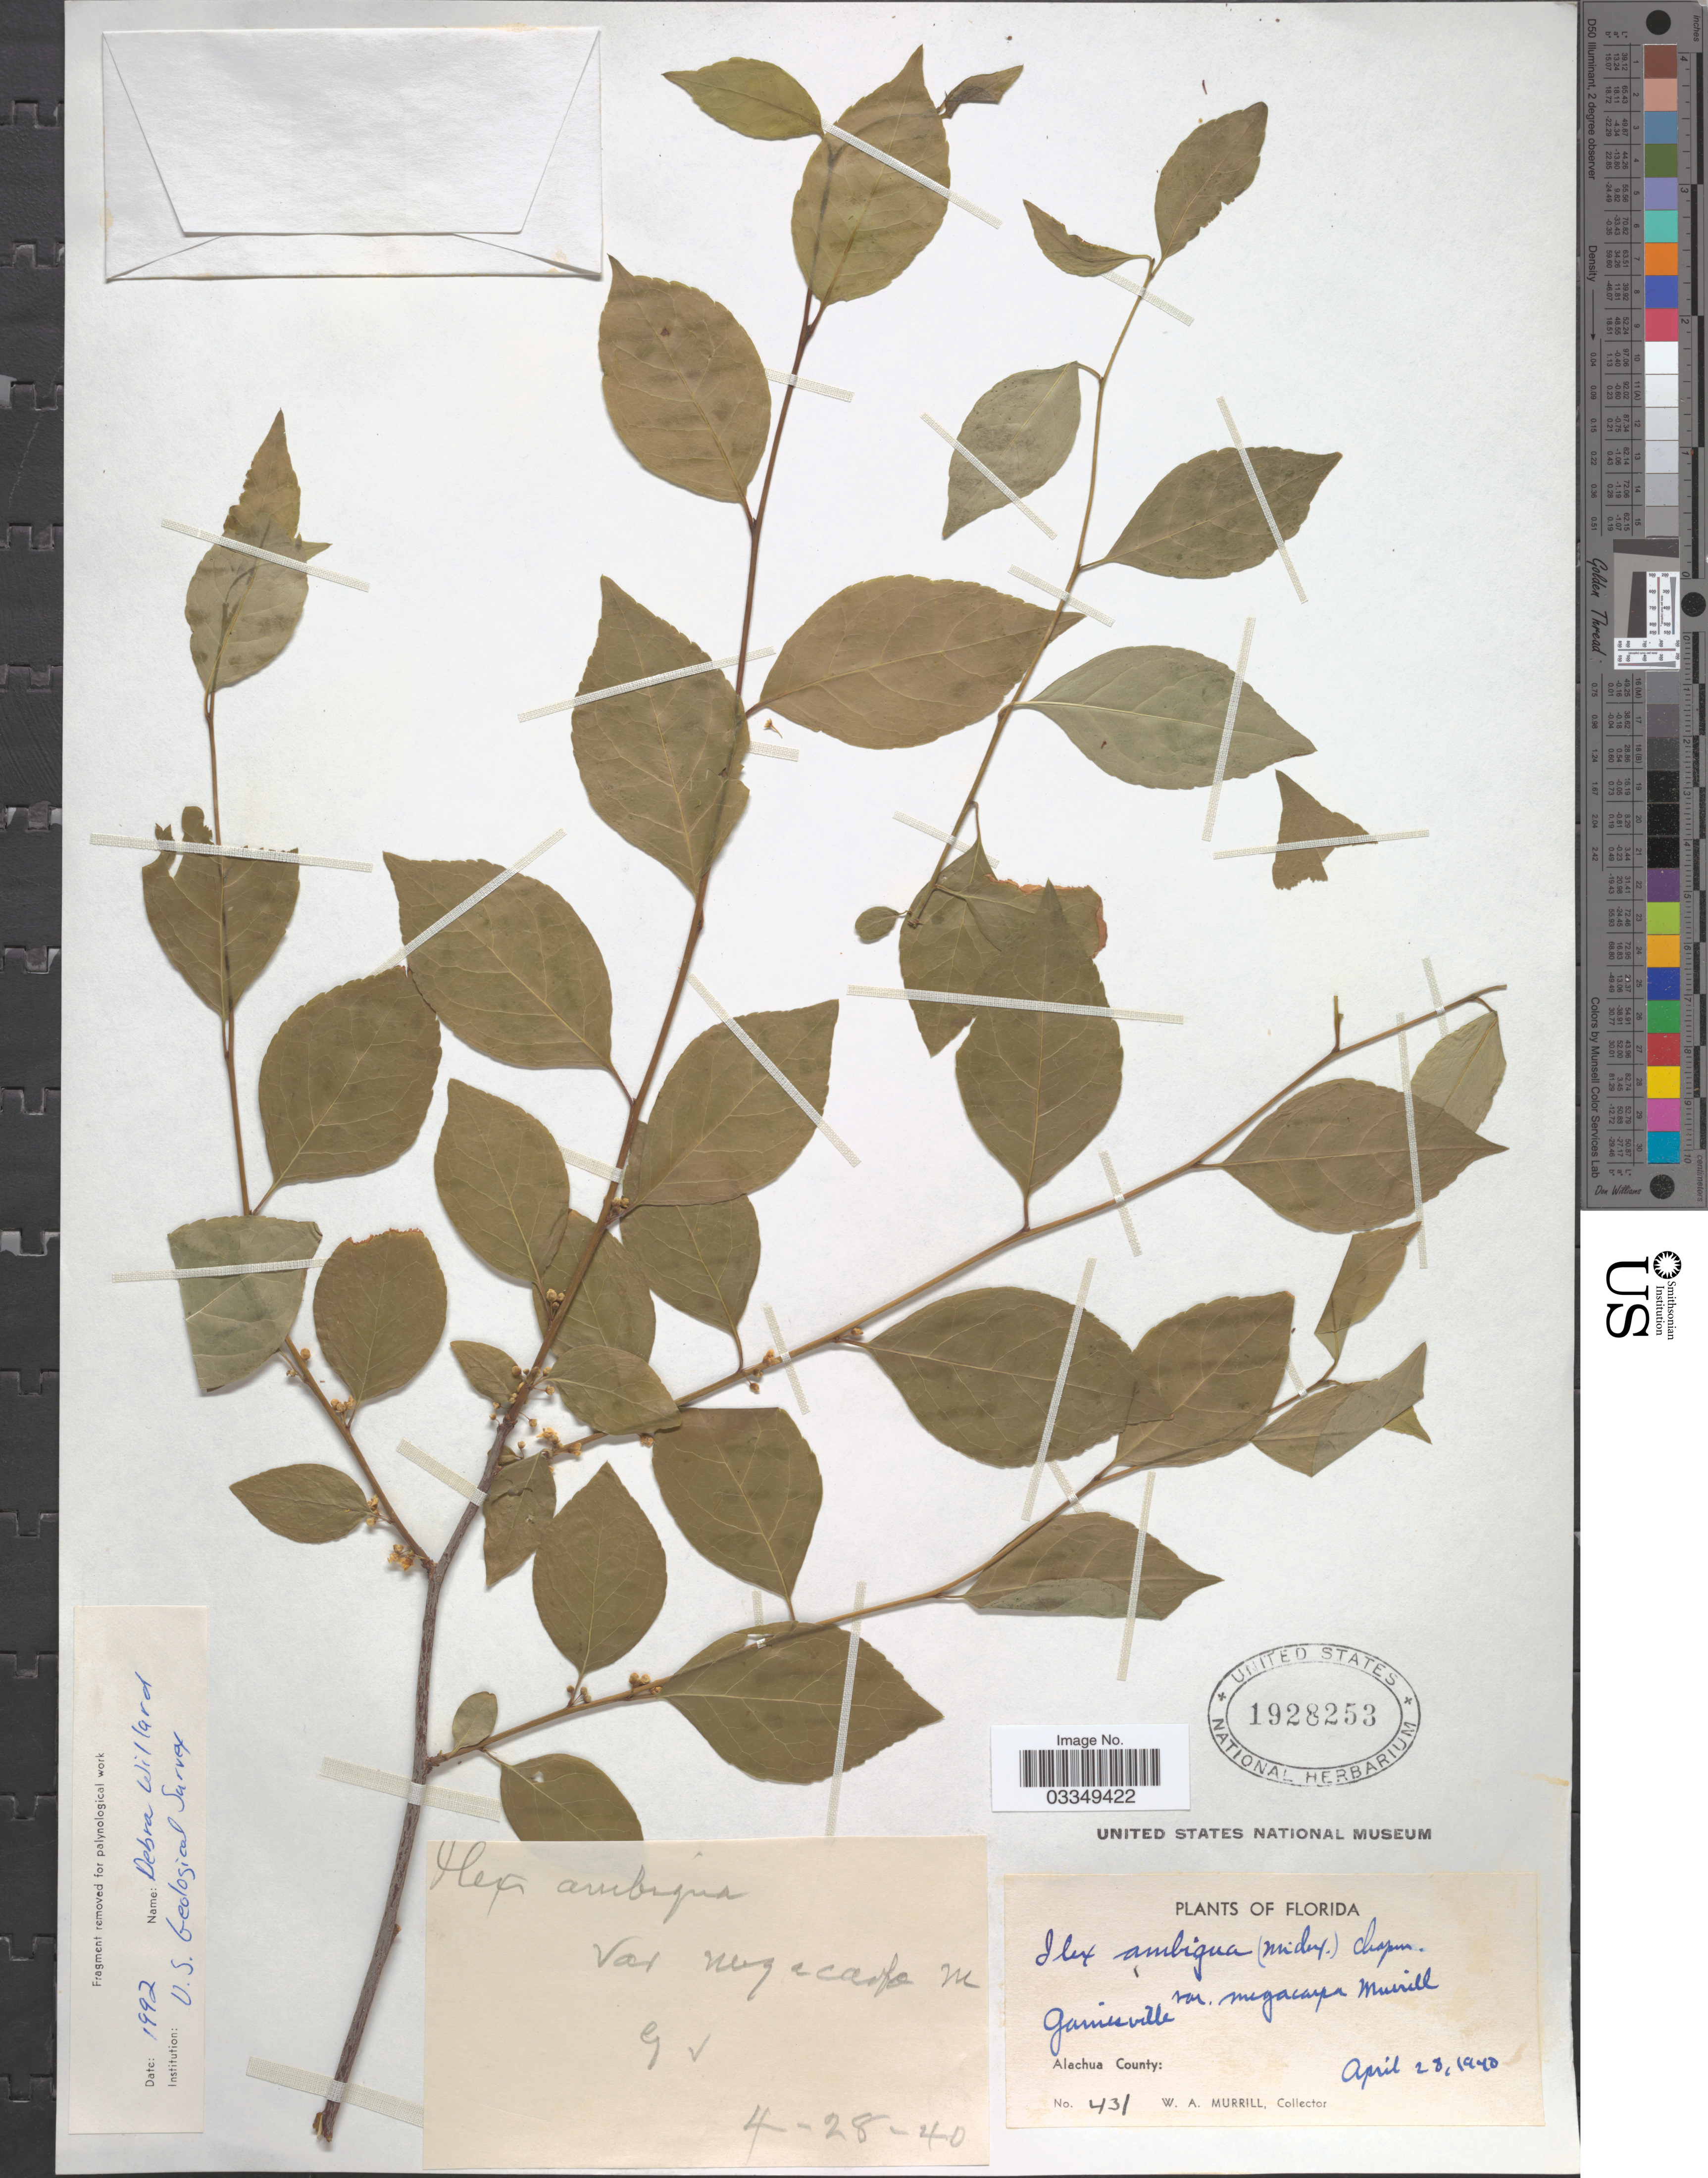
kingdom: Plantae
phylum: Tracheophyta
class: Magnoliopsida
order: Aquifoliales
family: Aquifoliaceae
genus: Ilex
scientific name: Ilex ambigua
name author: Chapm.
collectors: W. A. Murrill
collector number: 431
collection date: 1940-04-28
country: United States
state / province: Florida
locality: Gainesville, Alachua County.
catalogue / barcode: US 1928253